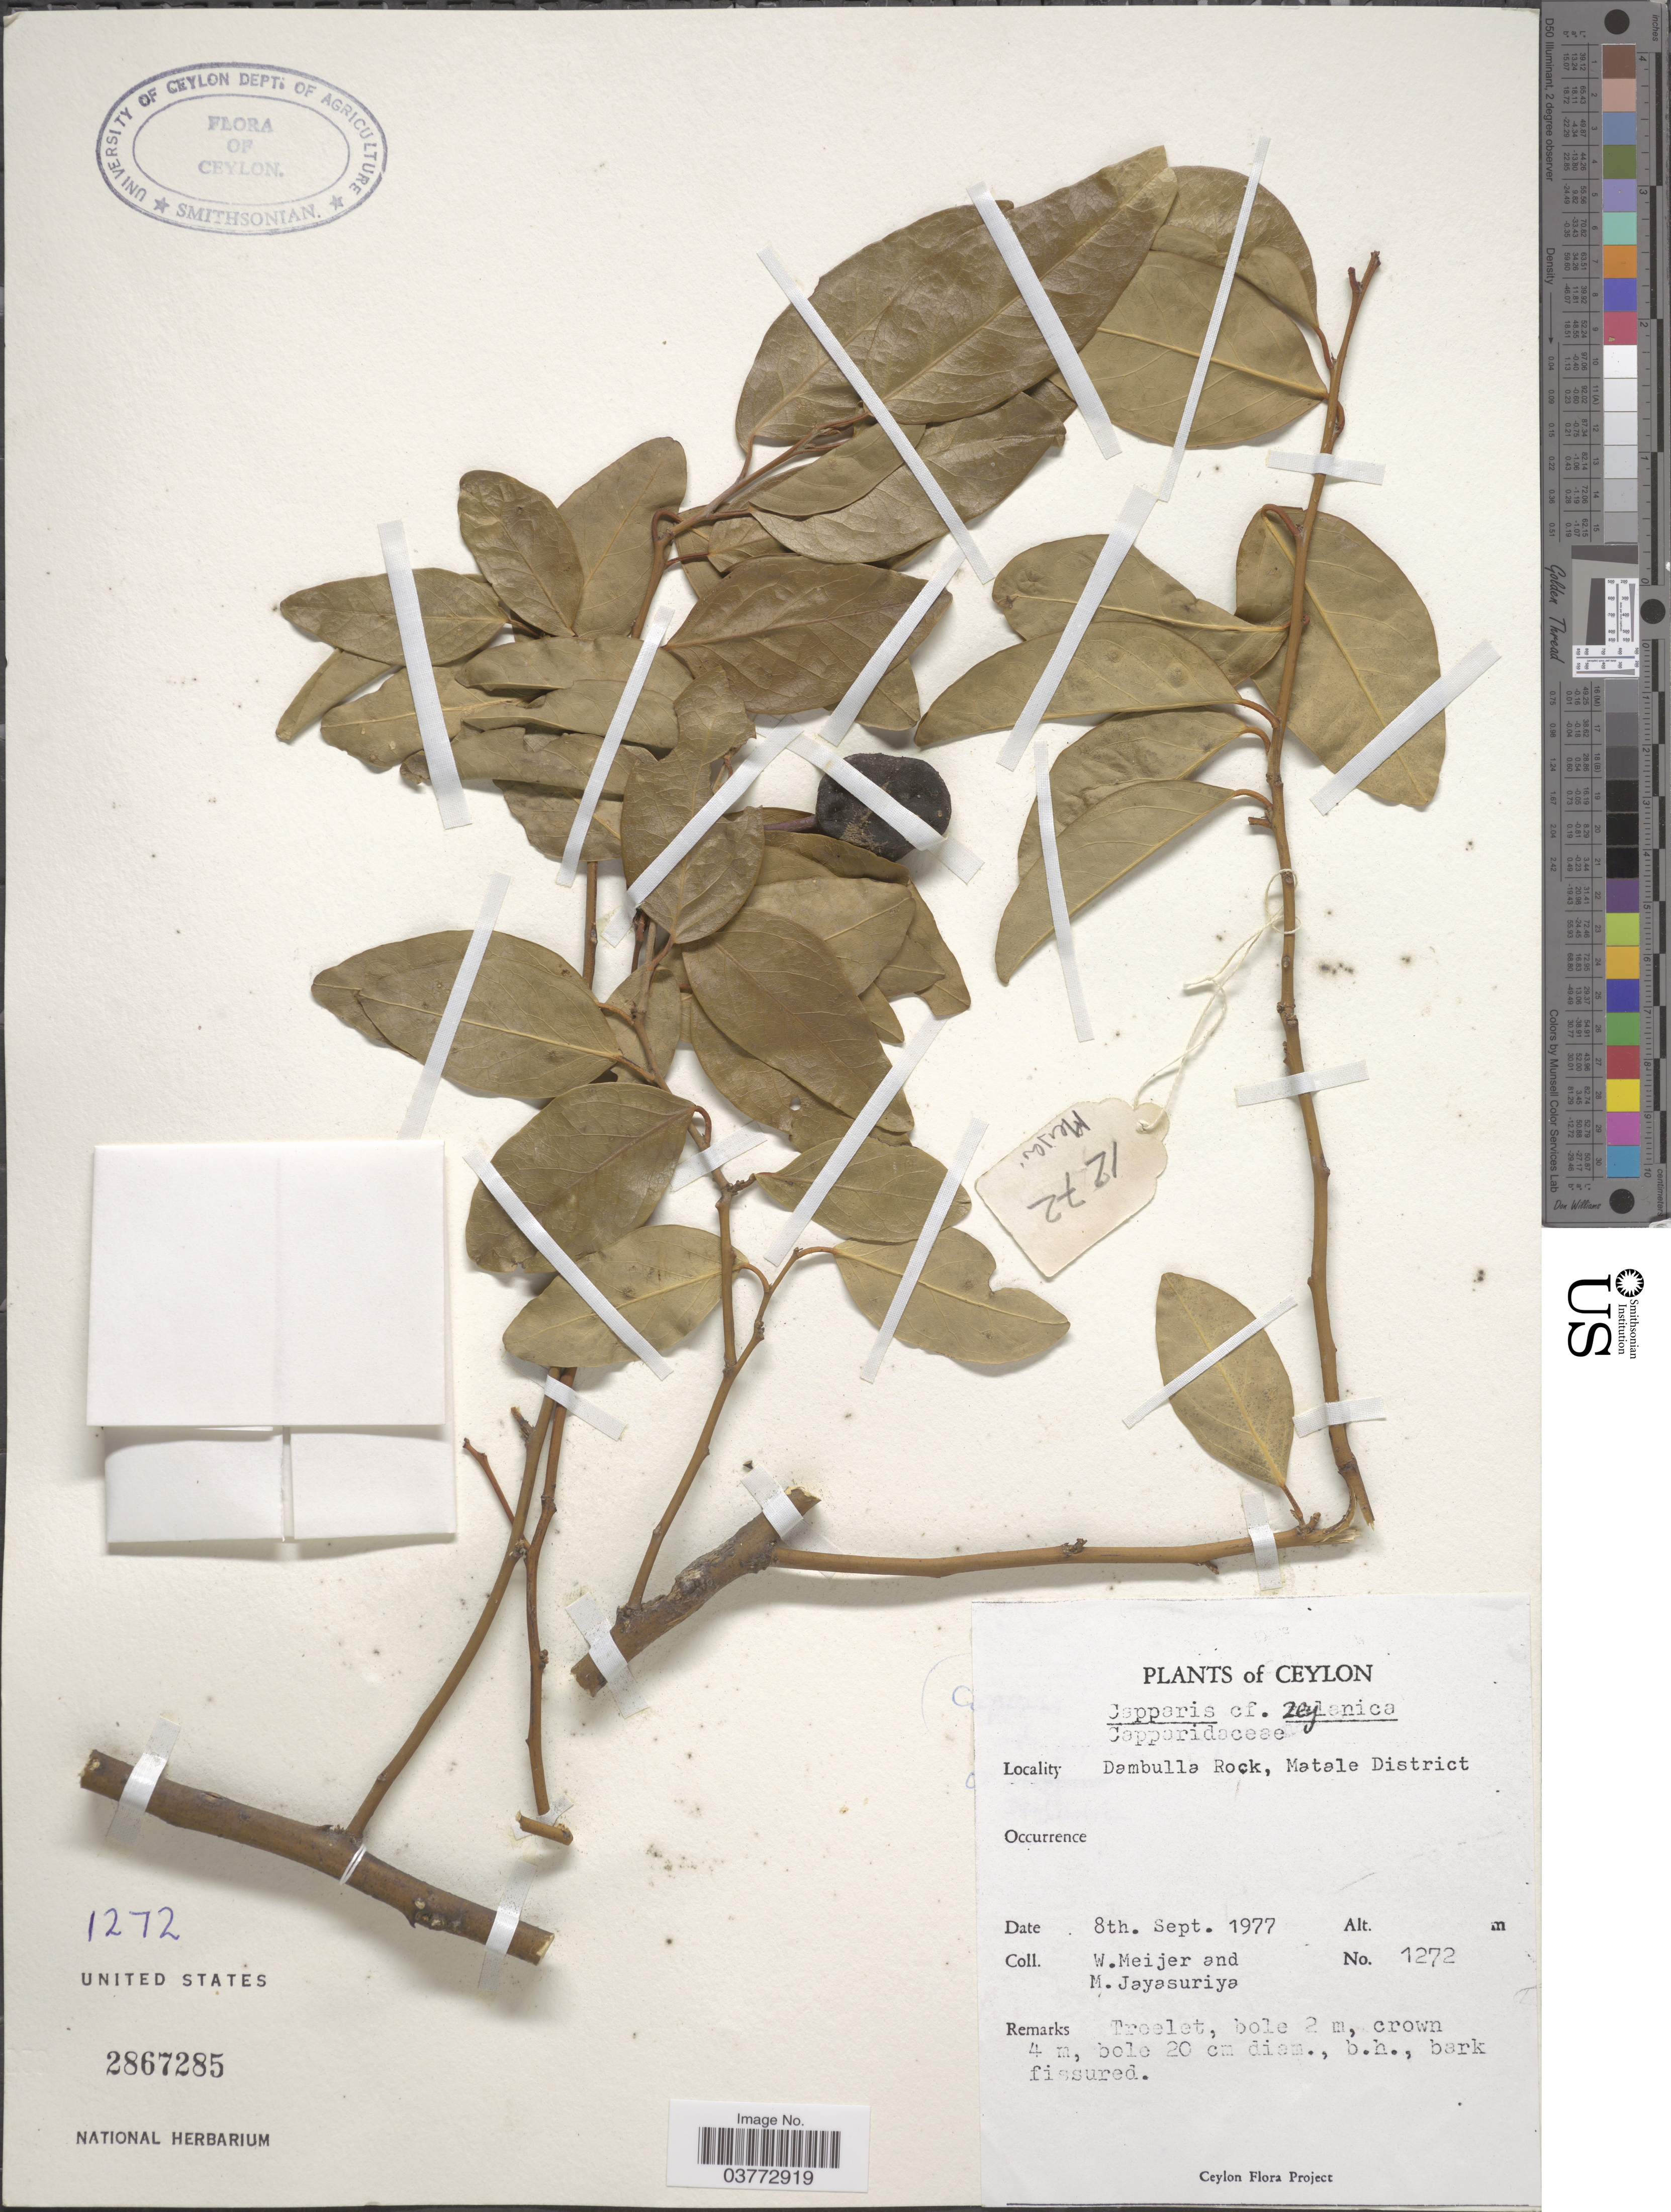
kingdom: Plantae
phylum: Tracheophyta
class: Magnoliopsida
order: Brassicales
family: Capparaceae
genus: Capparis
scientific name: Capparis zeylanica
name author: L.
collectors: W. Meijer & M. Jayasuriya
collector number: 1272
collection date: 1977-09-08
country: Sri Lanka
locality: Ceylon. Dambulla Rock, Matale District.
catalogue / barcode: US 2867285